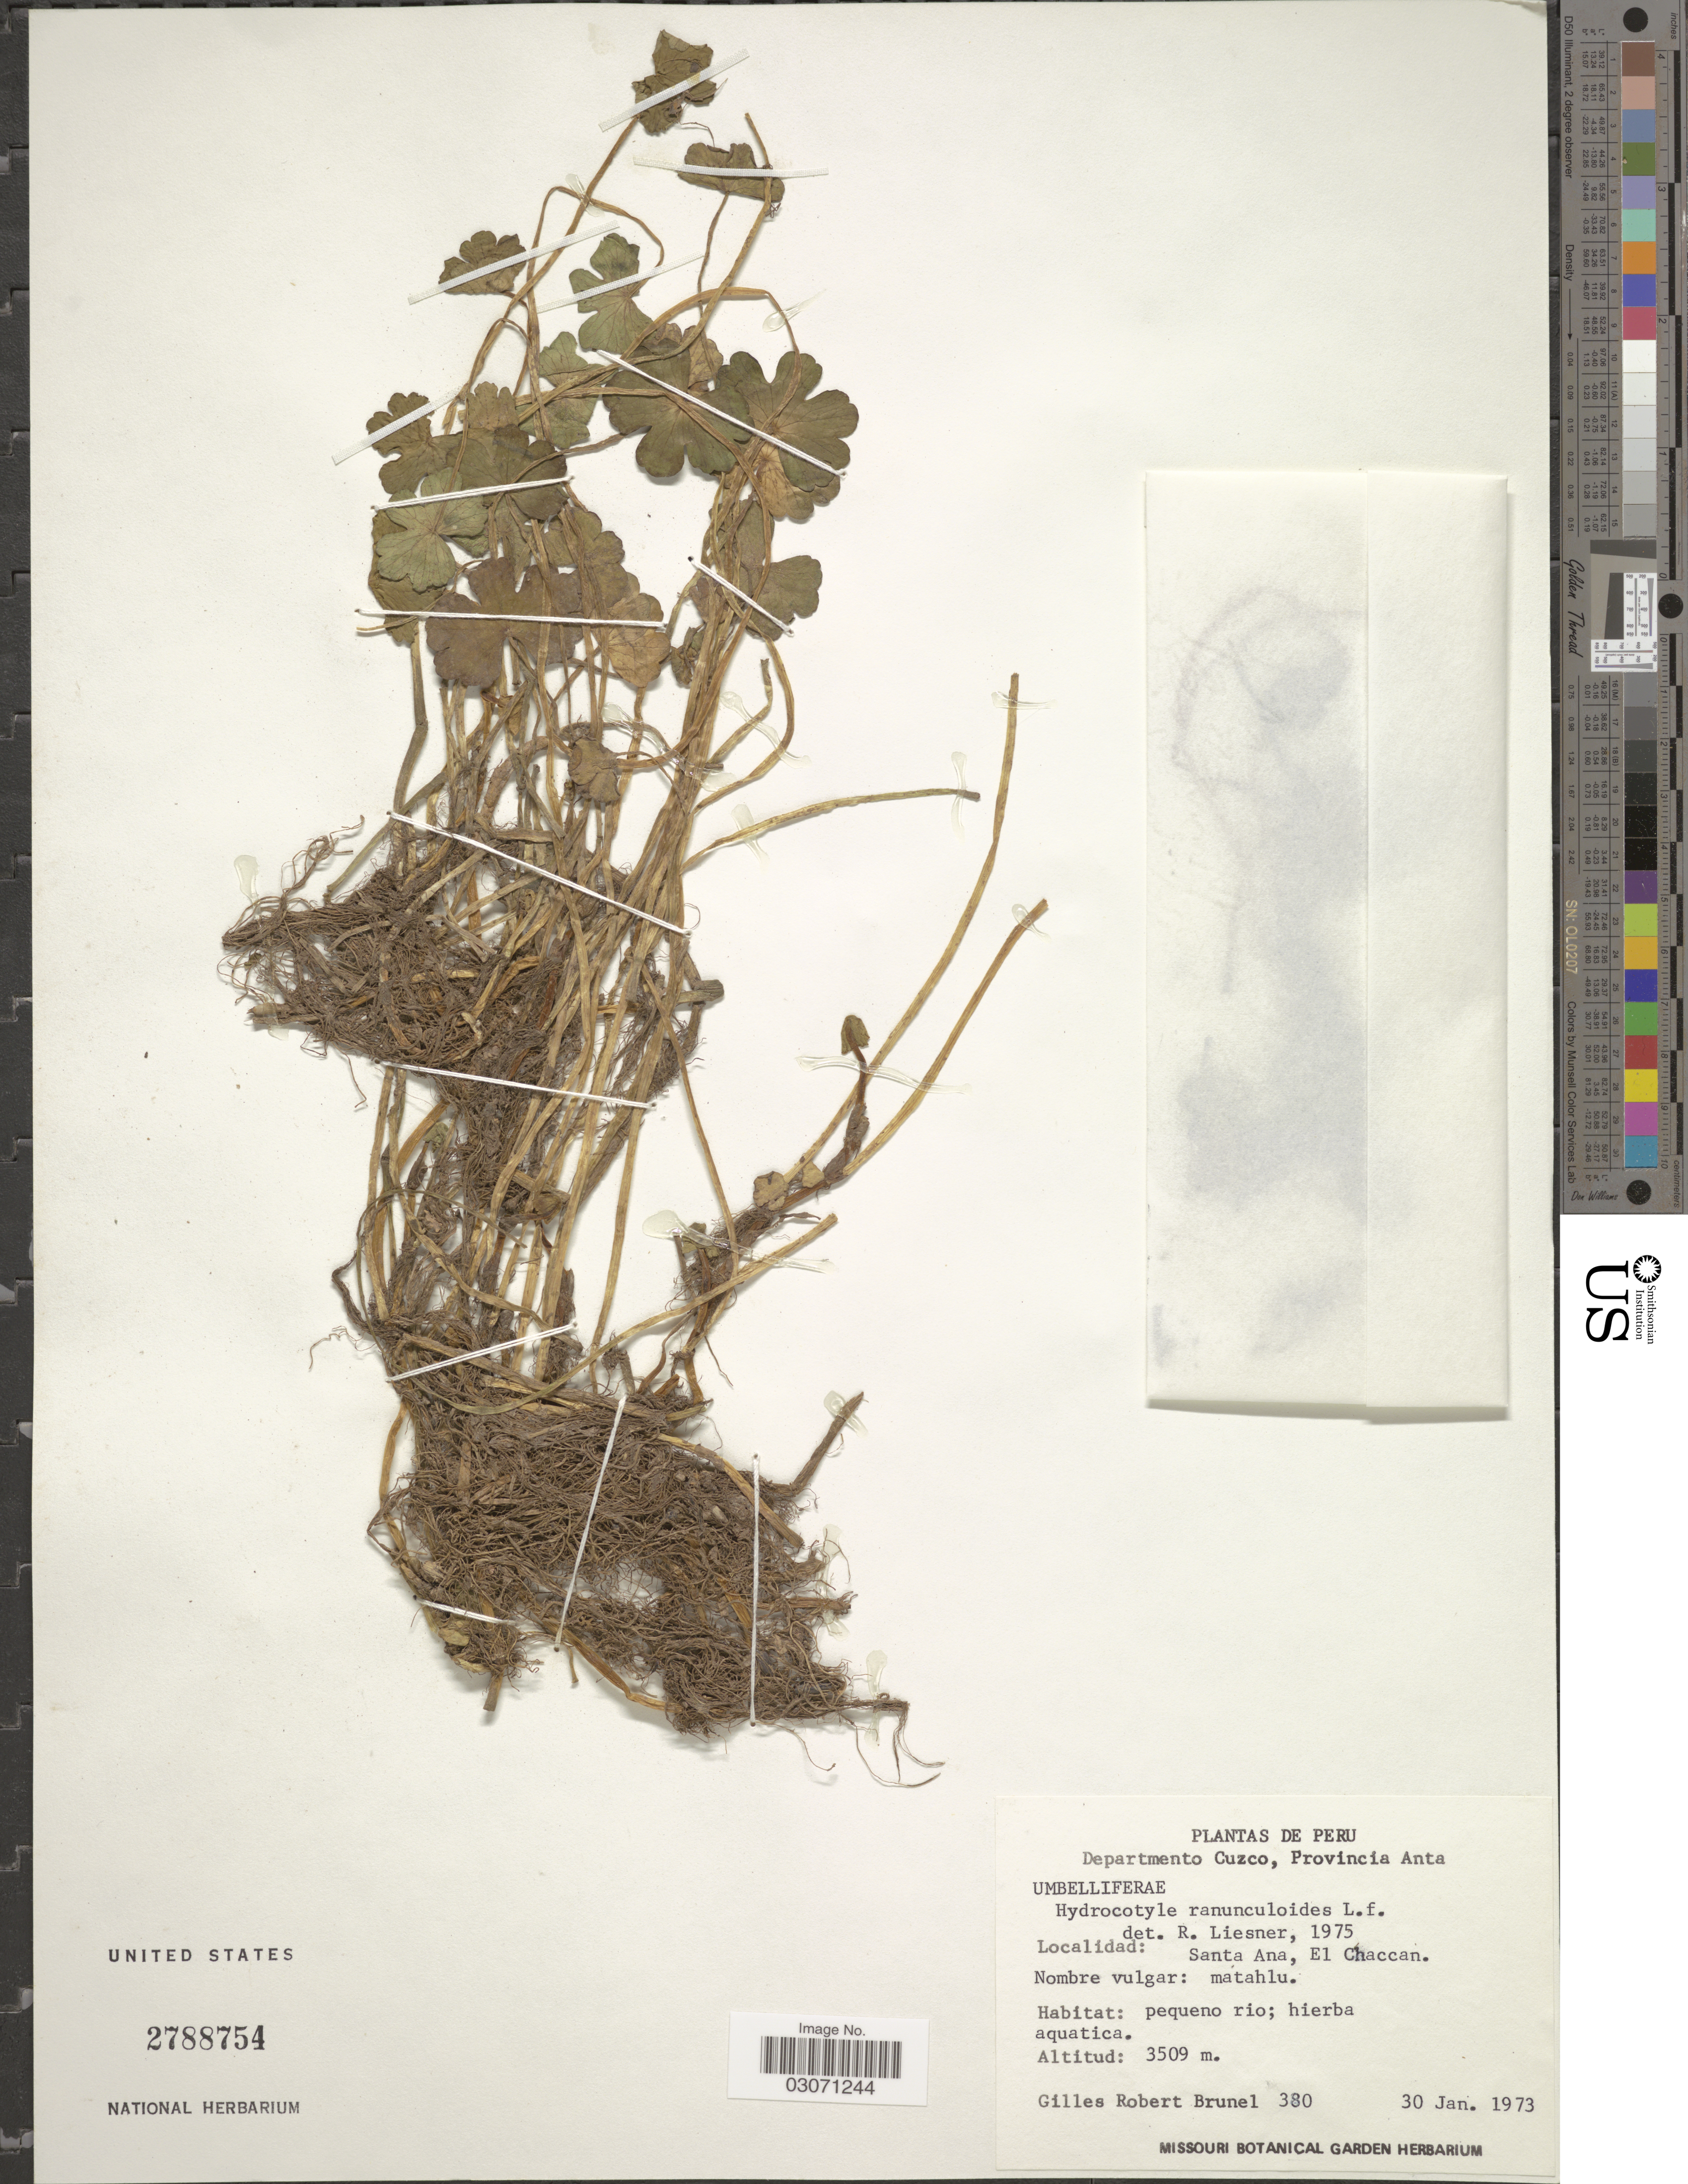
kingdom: Plantae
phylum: Tracheophyta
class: Magnoliopsida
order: Apiales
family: Araliaceae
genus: Hydrocotyle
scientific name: Hydrocotyle ranunculoides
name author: L. f.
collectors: G. Brunel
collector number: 380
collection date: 1973-01-30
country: Peru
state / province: Cusco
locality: Departamento Cuzco, Provincia Anta, El Chaccan, pequeno rio.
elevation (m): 3509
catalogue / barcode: US 2788754